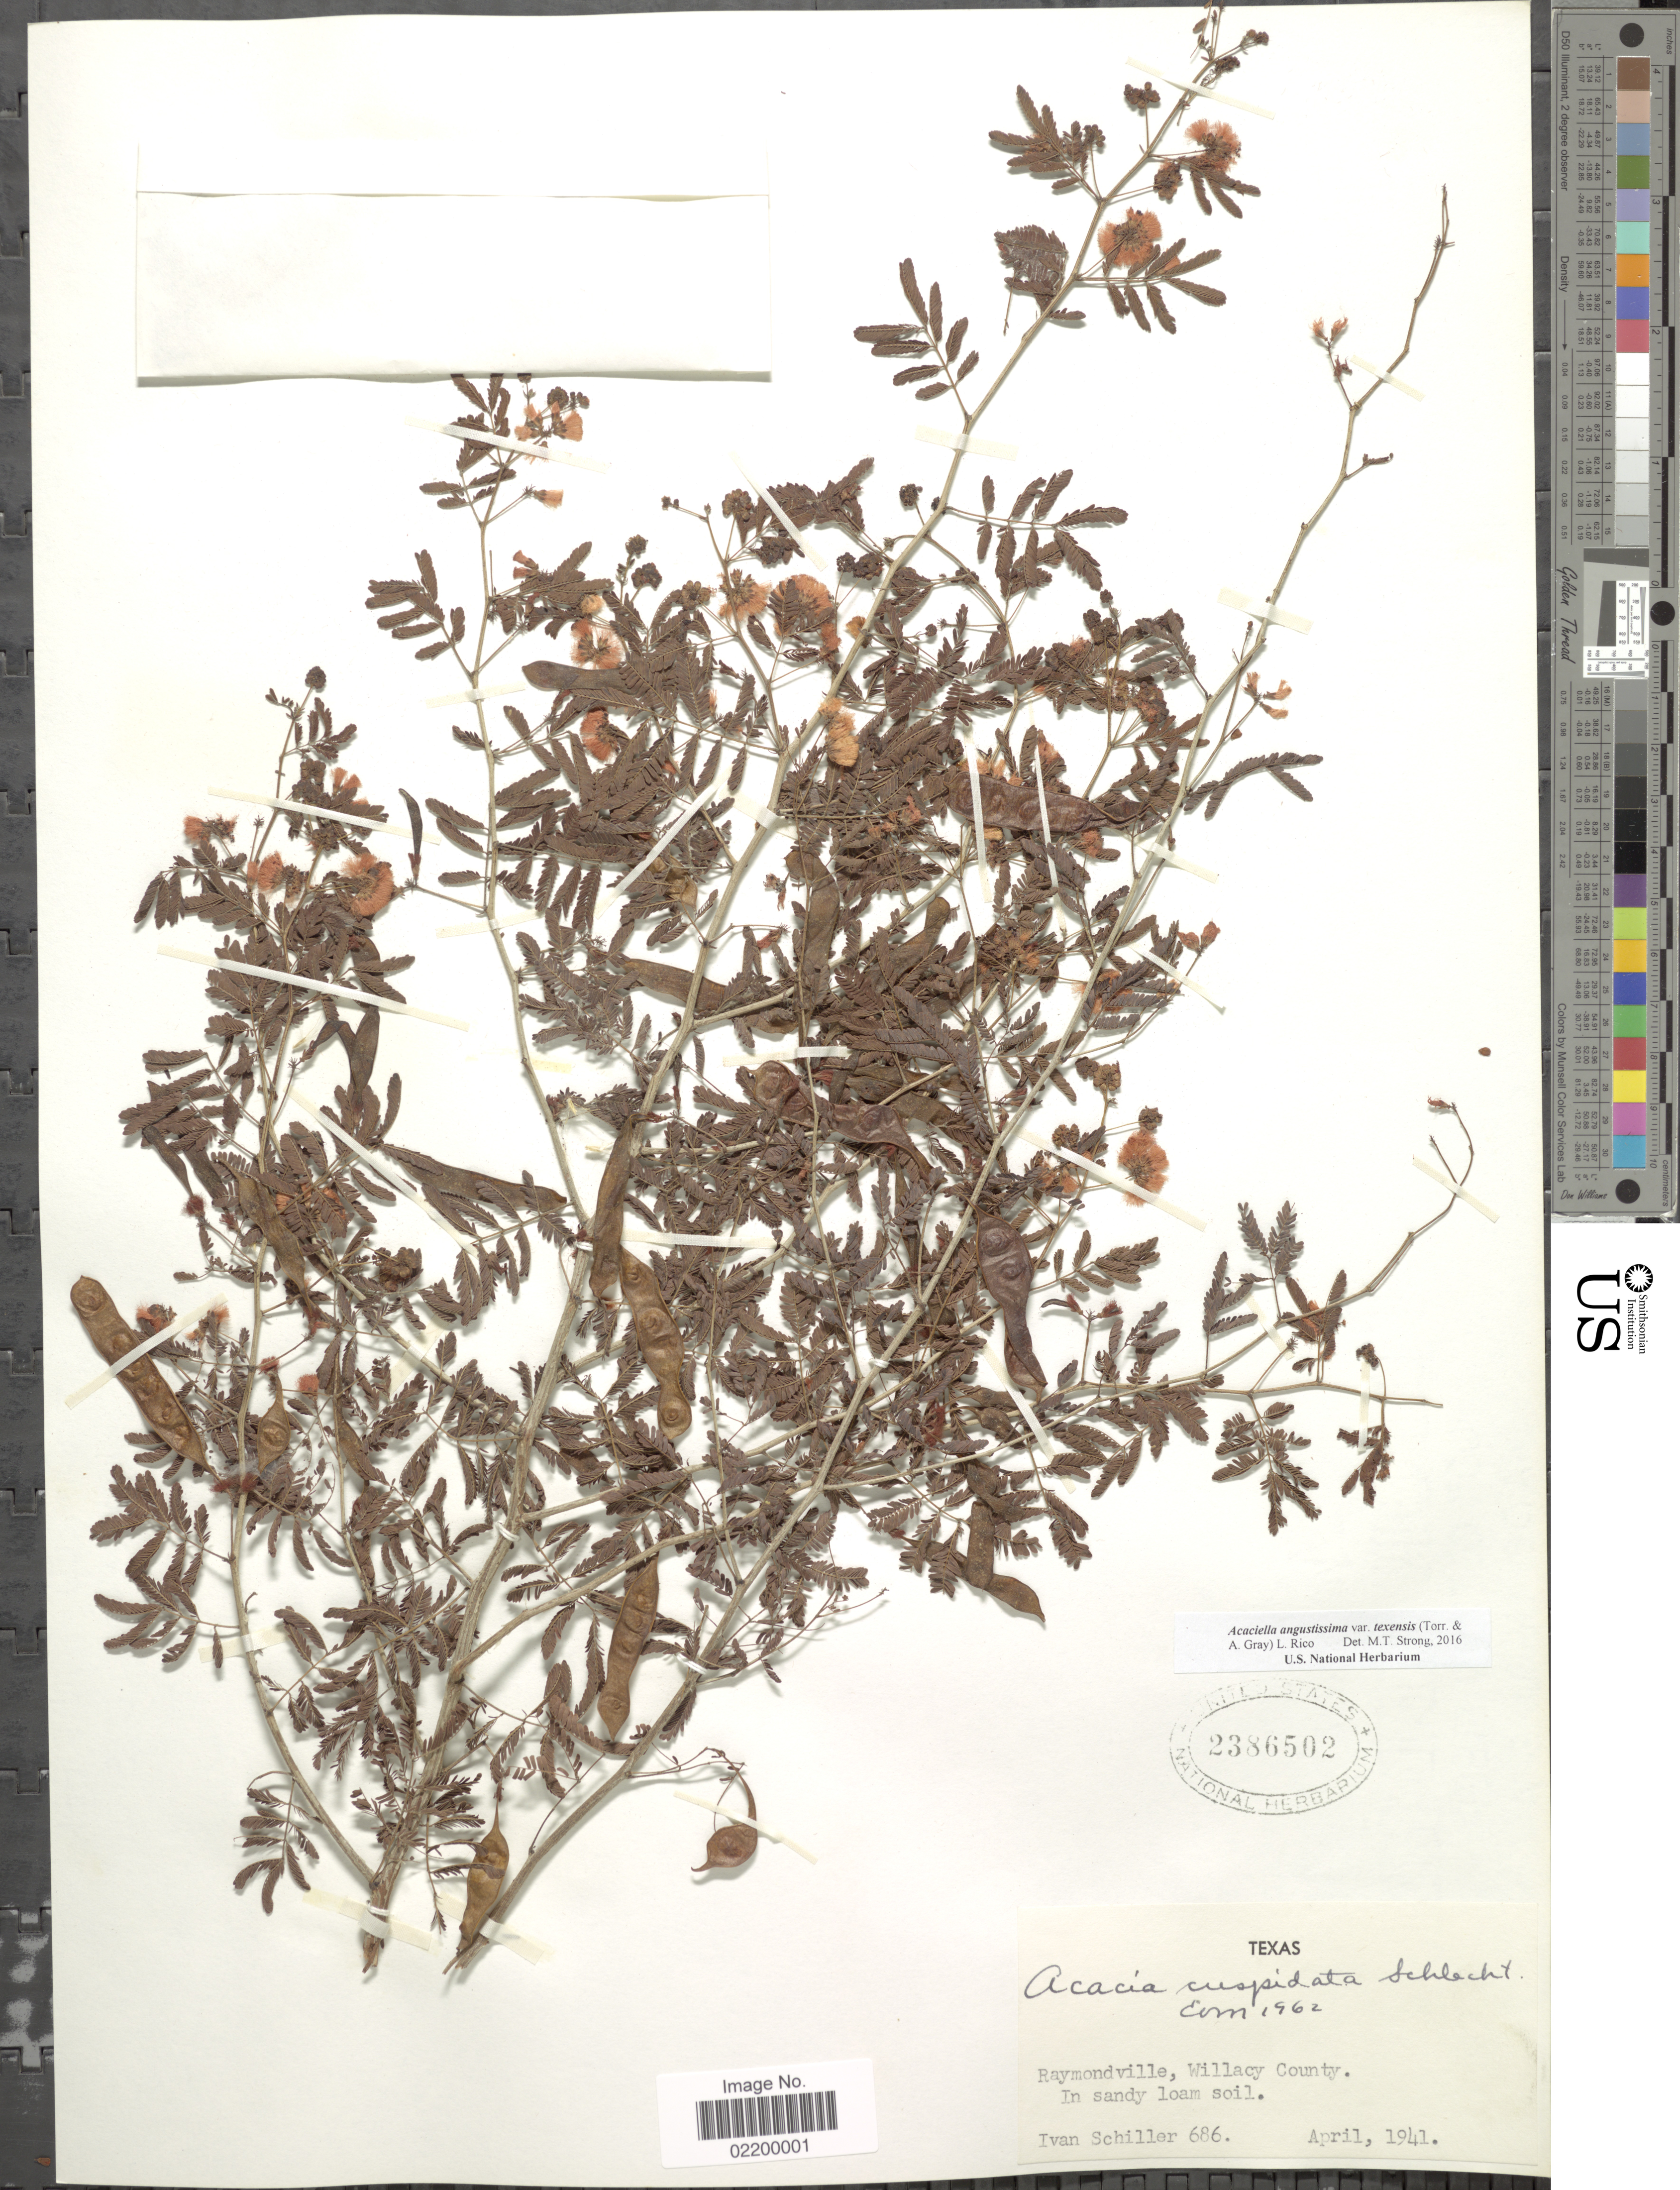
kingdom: Plantae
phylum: Tracheophyta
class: Magnoliopsida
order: Fabales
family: Fabaceae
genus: Acaciella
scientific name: Acaciella angustissima var. texensis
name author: (Nutt. ex Torr. & A. Gray) L. Rico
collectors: I. Schiller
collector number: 686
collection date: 1941-04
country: United States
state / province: Texas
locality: Raymondville, Willacy County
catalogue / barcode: US 2386502